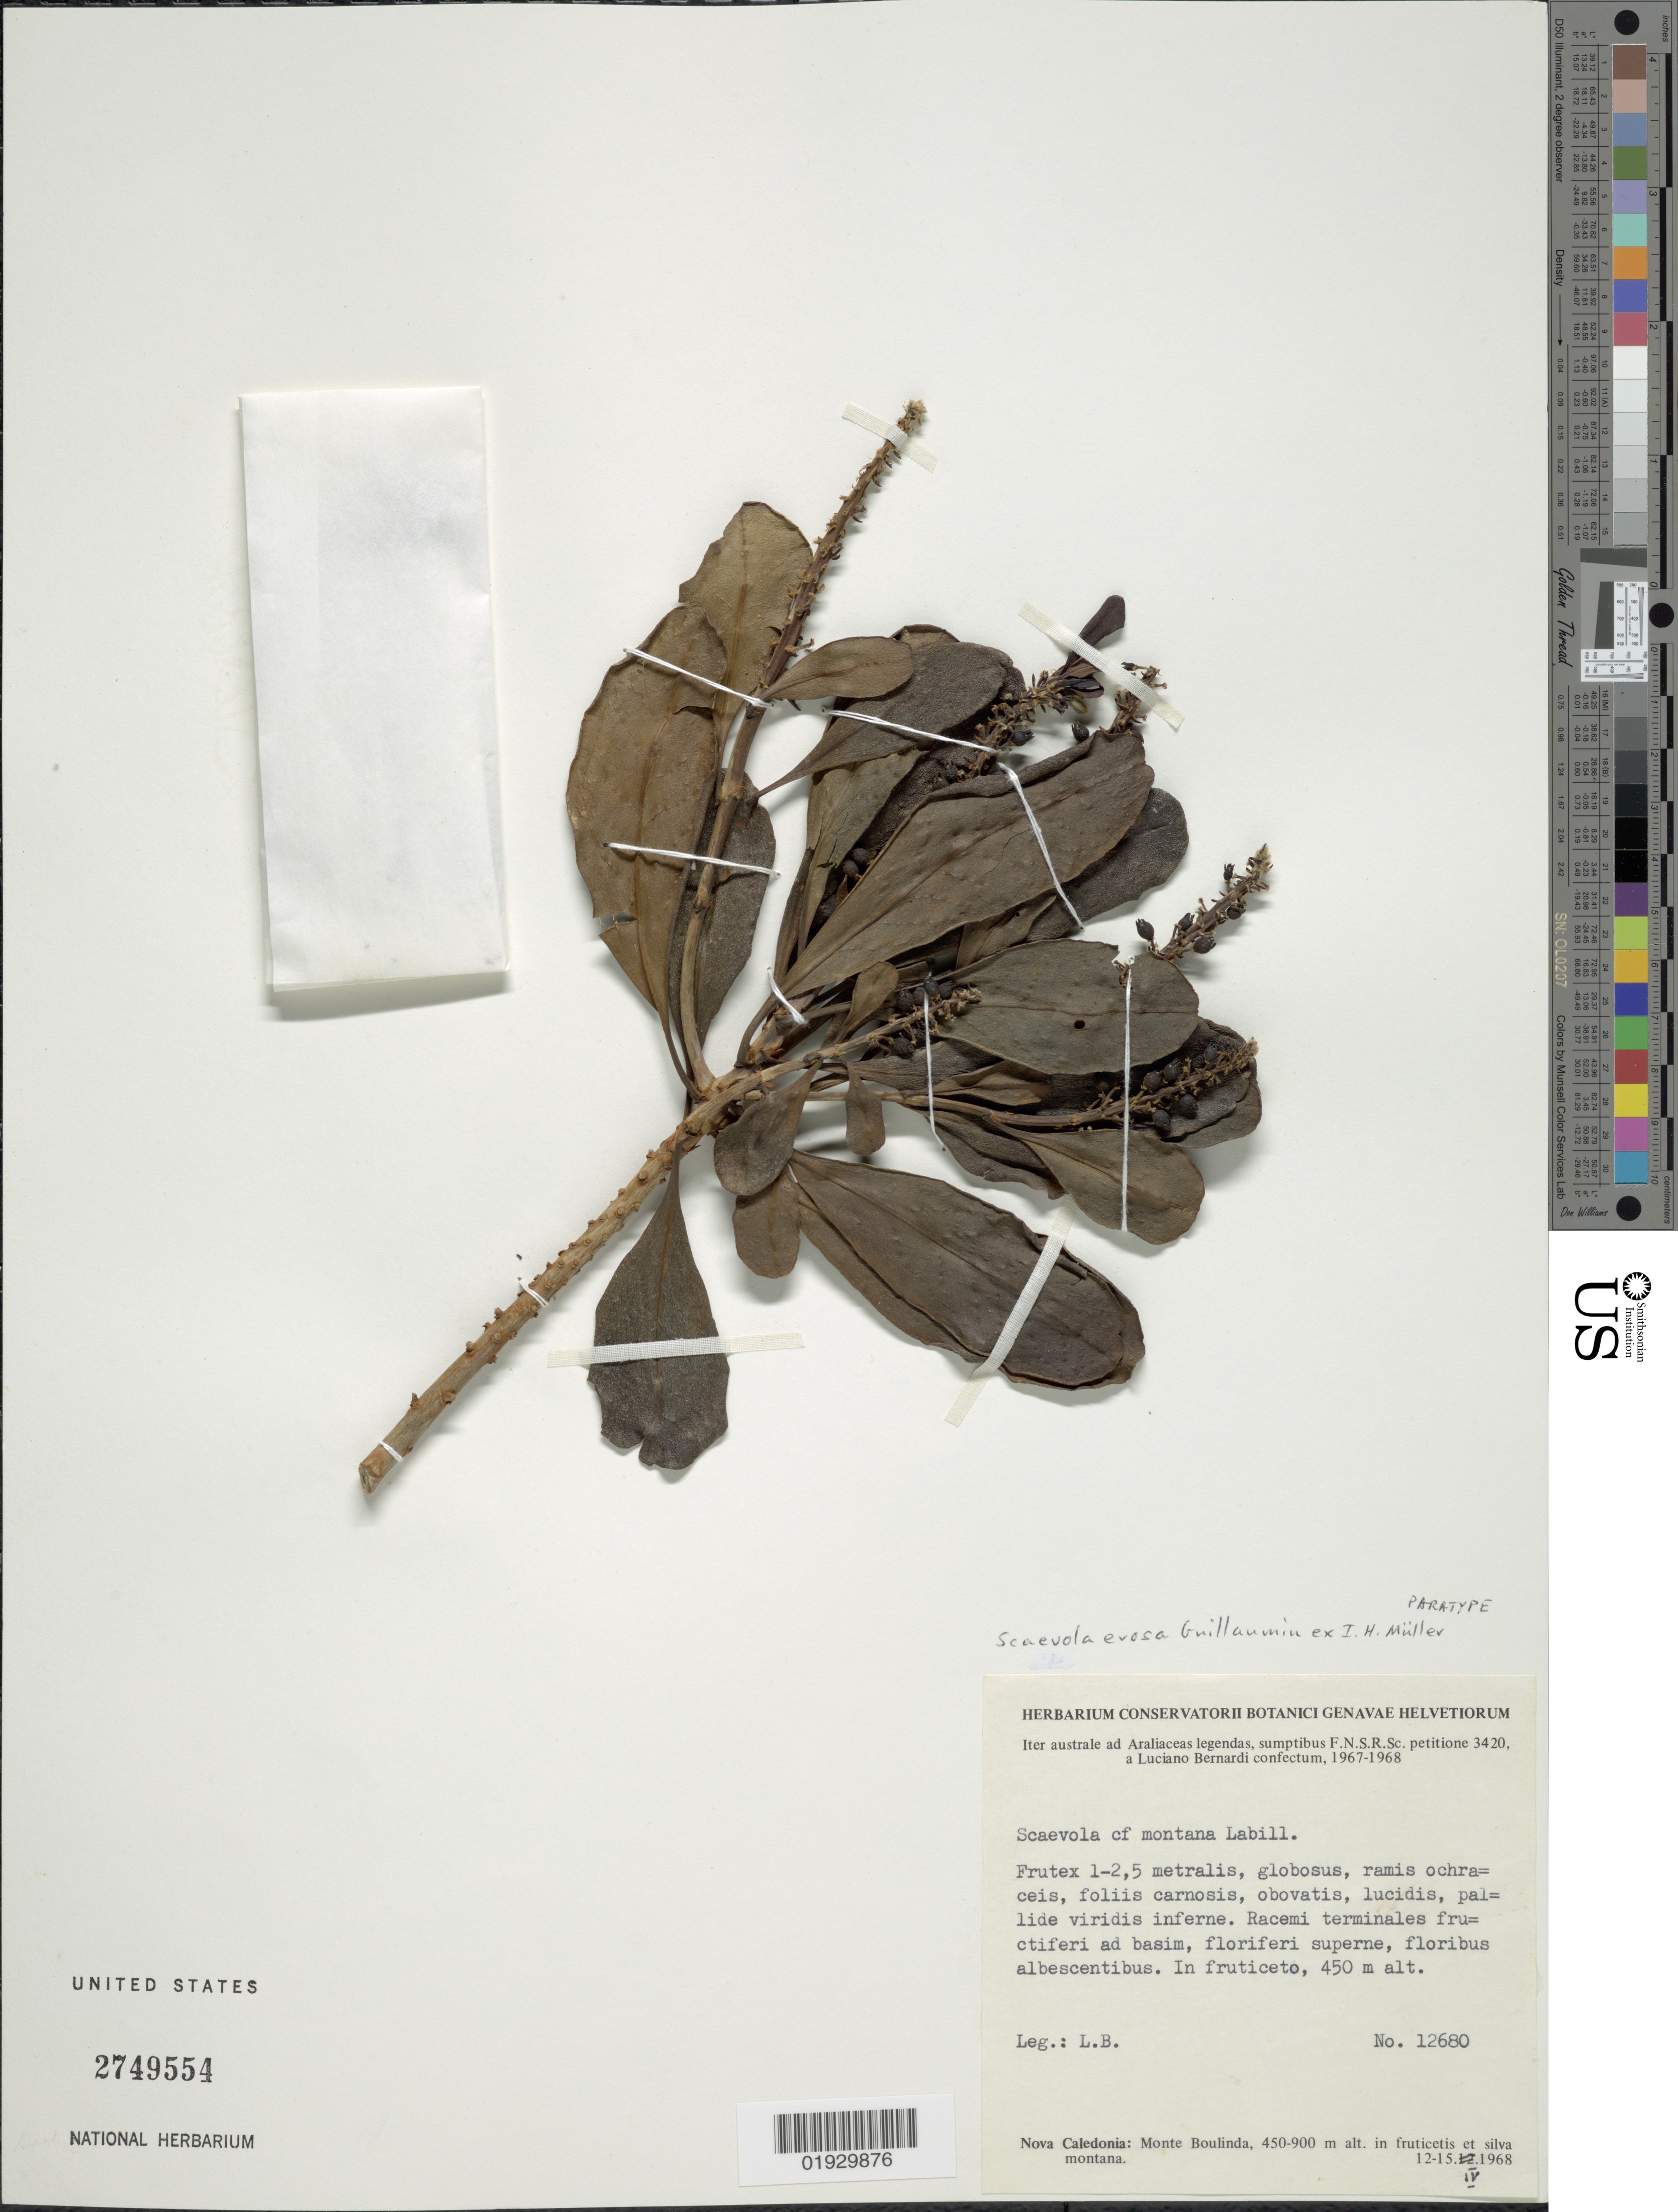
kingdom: Plantae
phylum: Tracheophyta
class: Magnoliopsida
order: Asterales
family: Goodeniaceae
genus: Scaevola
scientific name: Scaevola erosa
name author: Guillaumin ex I.H. Müll.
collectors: L. Bernardi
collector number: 12680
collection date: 1968-04-12/1968-04-15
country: New Caledonia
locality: Nova Caledonia: Monte Boulinda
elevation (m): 450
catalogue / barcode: US 2749554